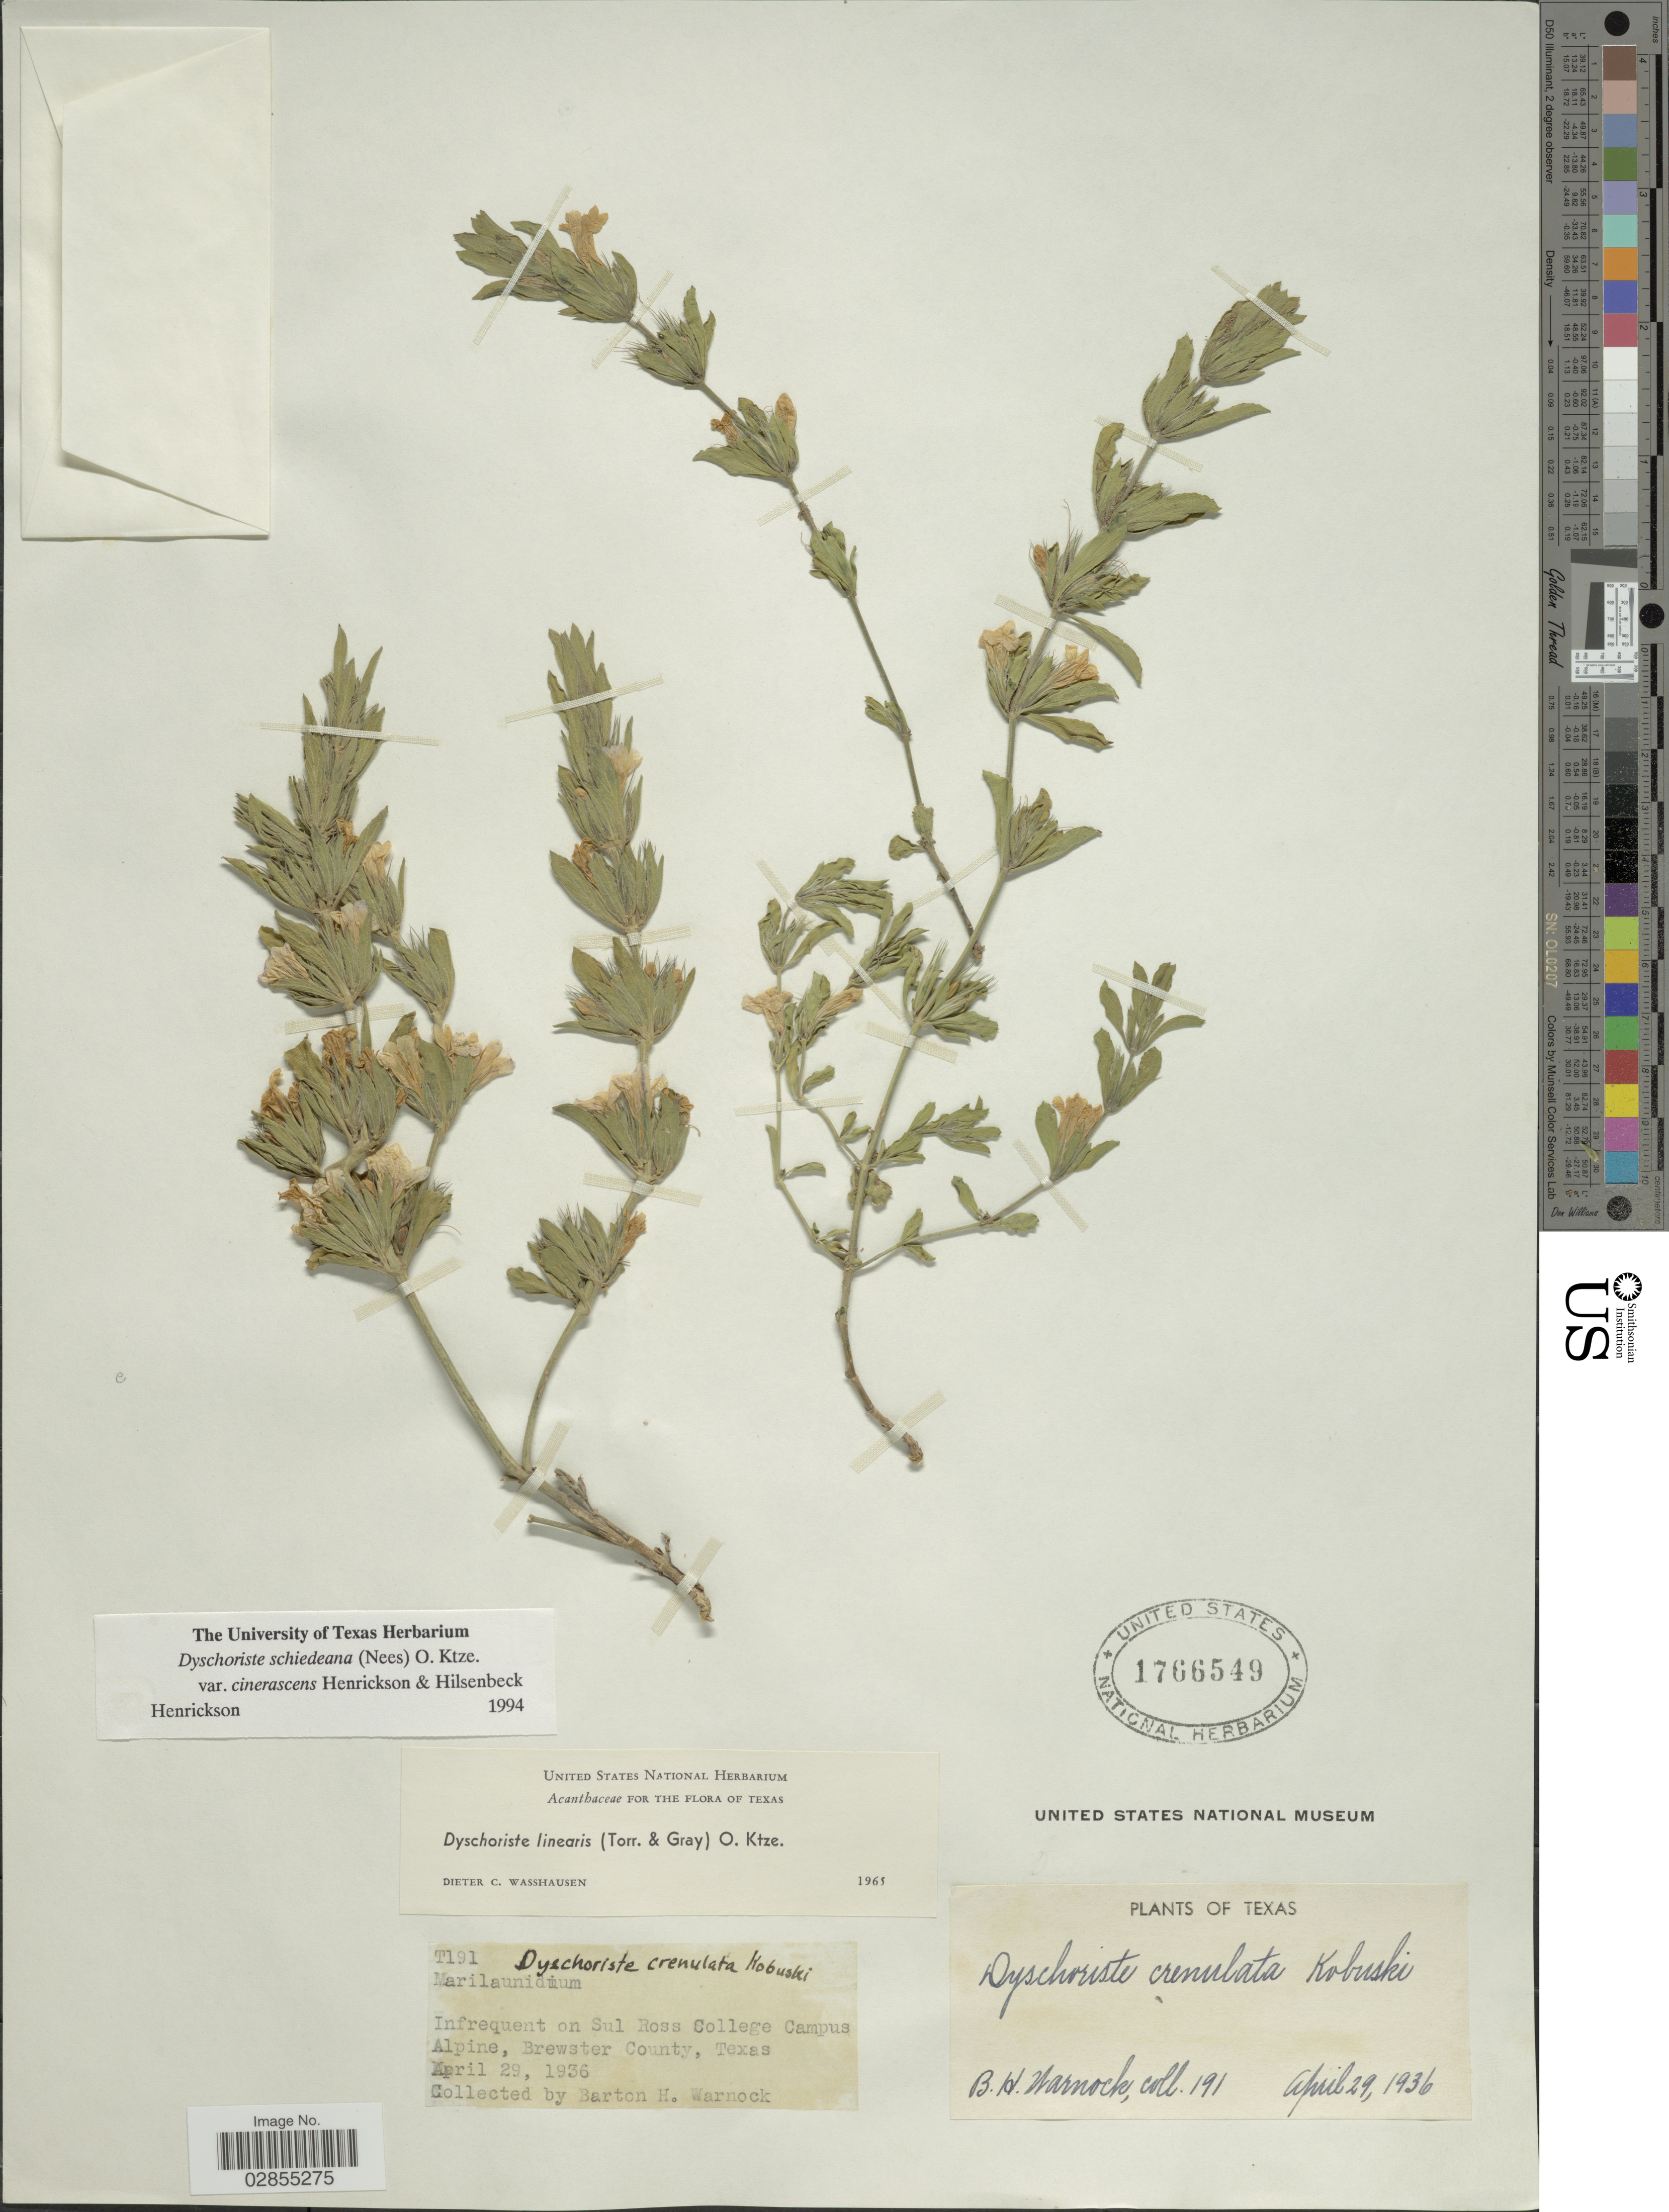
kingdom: Plantae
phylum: Tracheophyta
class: Magnoliopsida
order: Lamiales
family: Acanthaceae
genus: Dyschoriste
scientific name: Dyschoriste schiedeana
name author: (Nees) Kuntze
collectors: B. H. Warnock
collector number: T191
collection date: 1936-04-29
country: United States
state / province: Texas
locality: Infrequent on Sul Ross College Campus Alpine. Brewster County.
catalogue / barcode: US 1766549